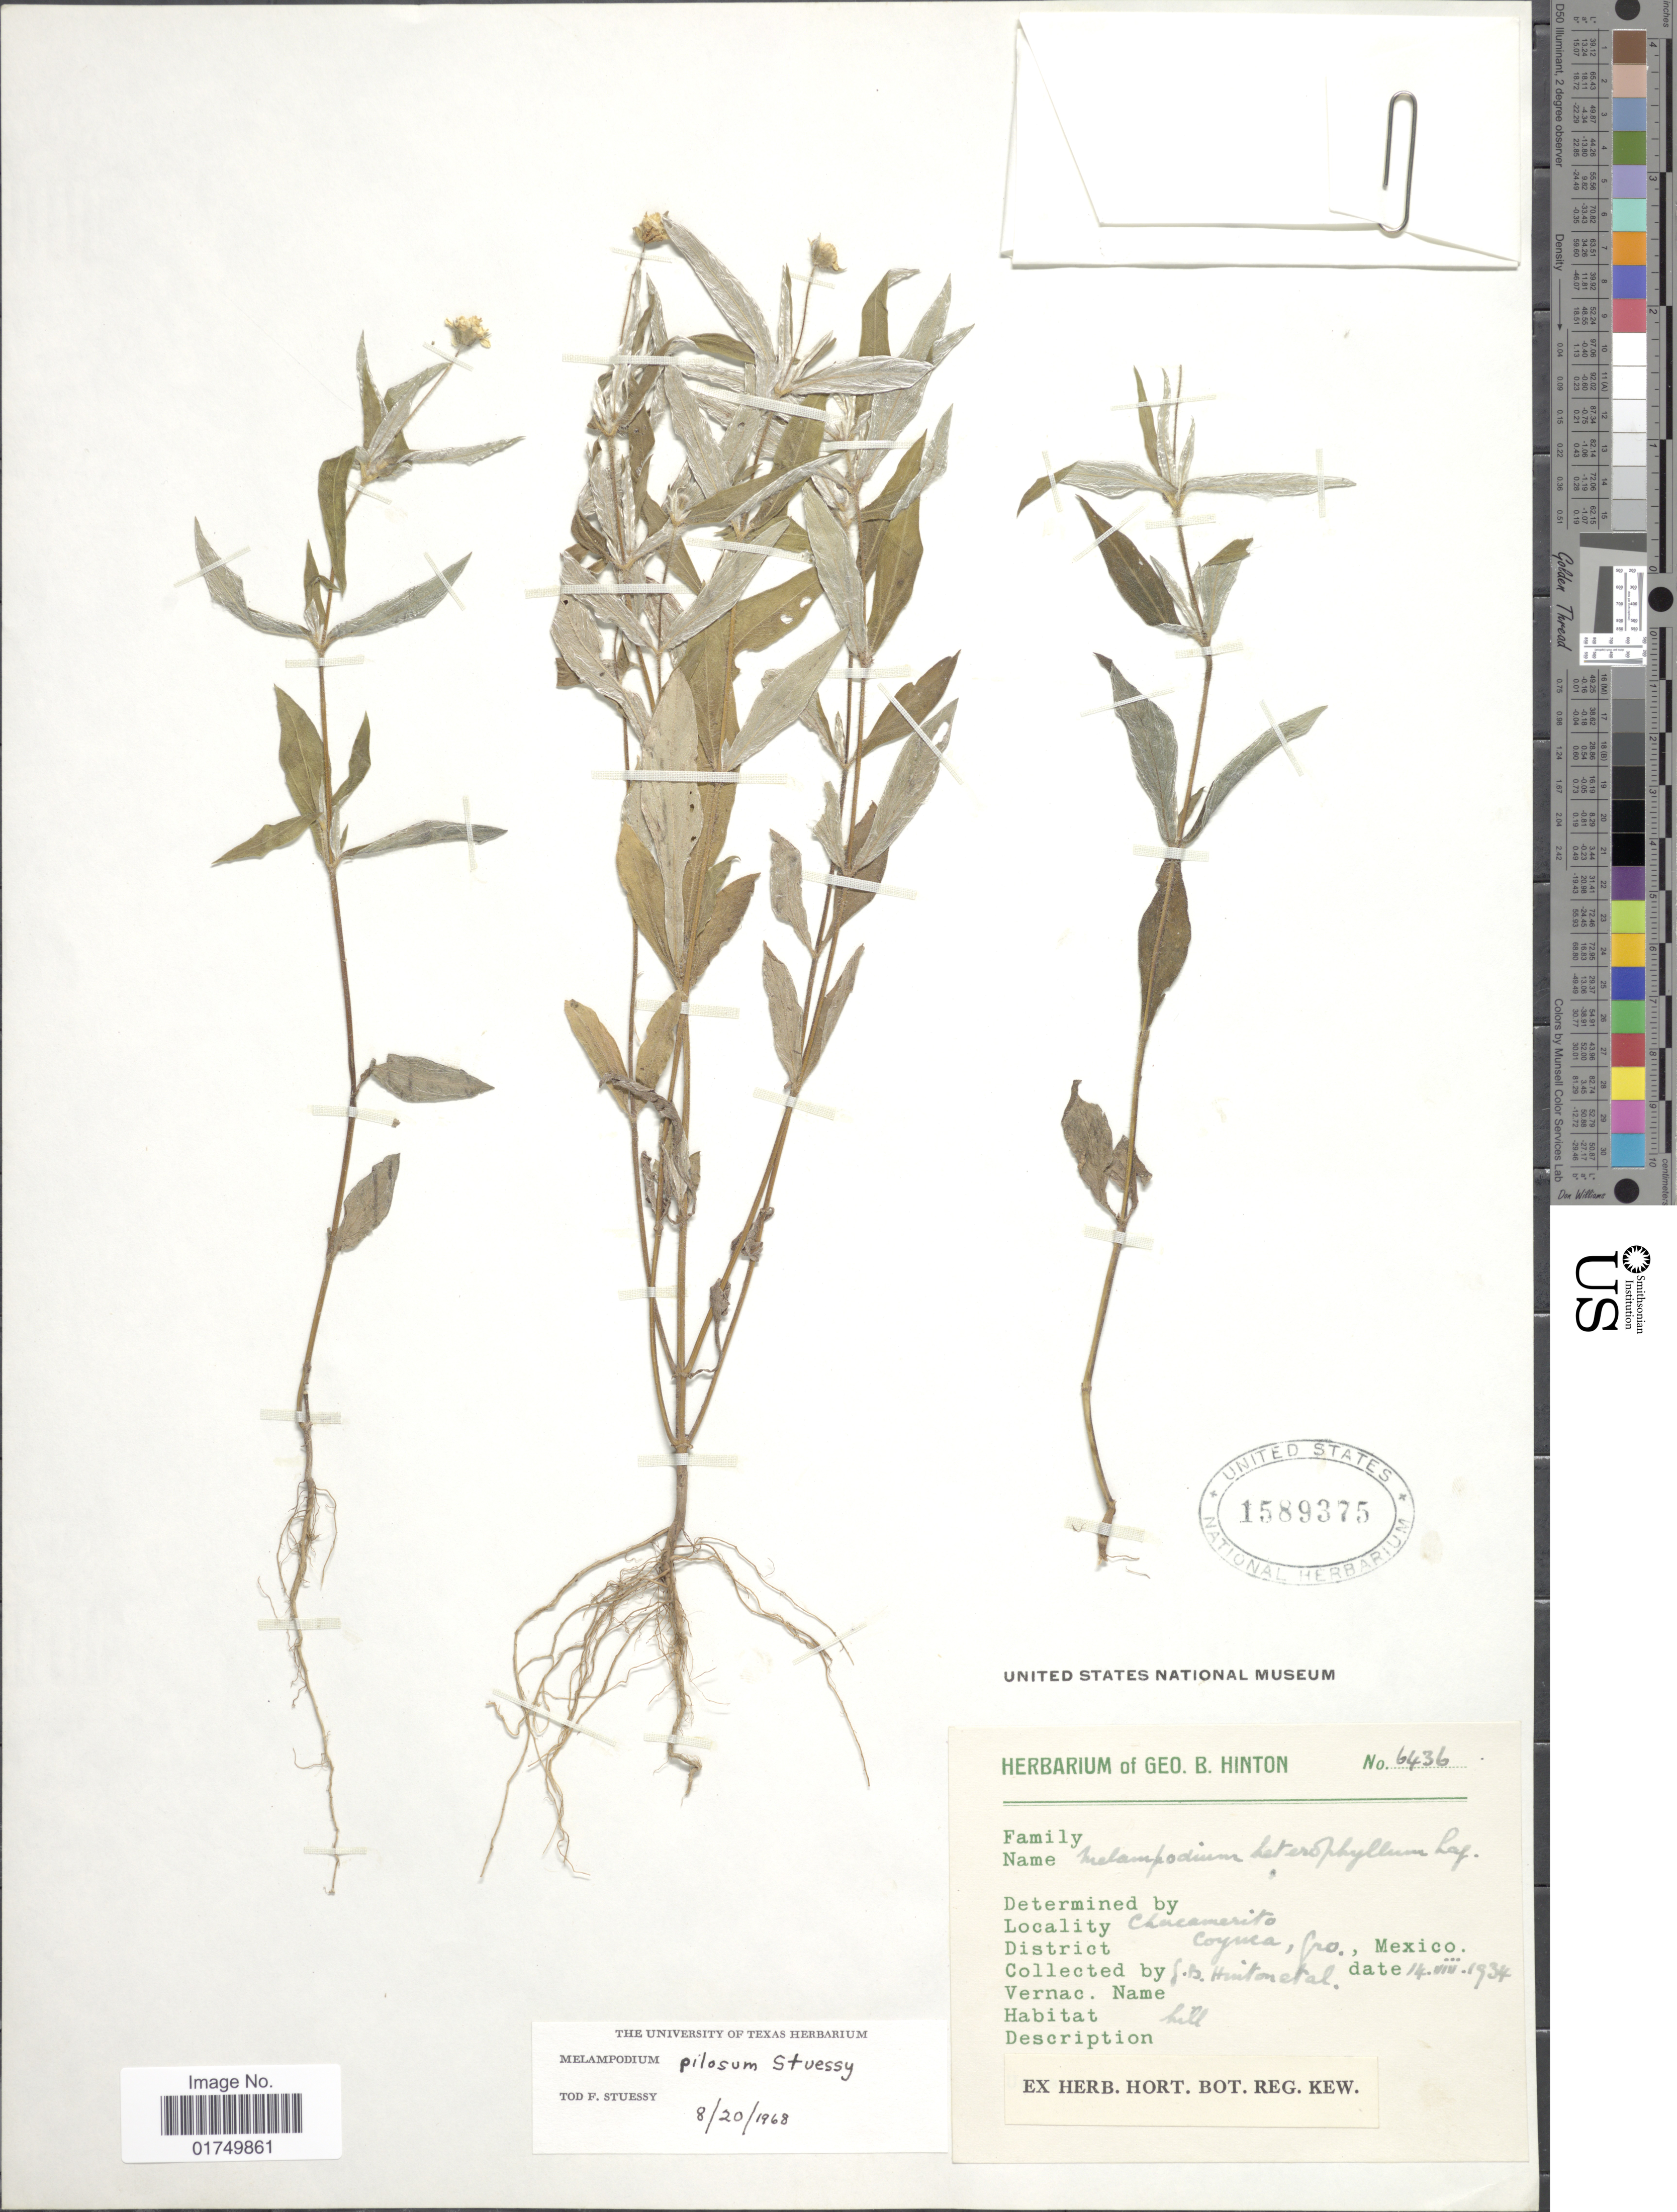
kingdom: Plantae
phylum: Tracheophyta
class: Magnoliopsida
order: Asterales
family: Asteraceae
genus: Melampodium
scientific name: Melampodium pilosum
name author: Stuessy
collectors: G. B. Hinton & et al.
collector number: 6436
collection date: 1934-08-14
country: Mexico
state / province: Guerrero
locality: Chucamerito. District Coyuca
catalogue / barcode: US 1589375